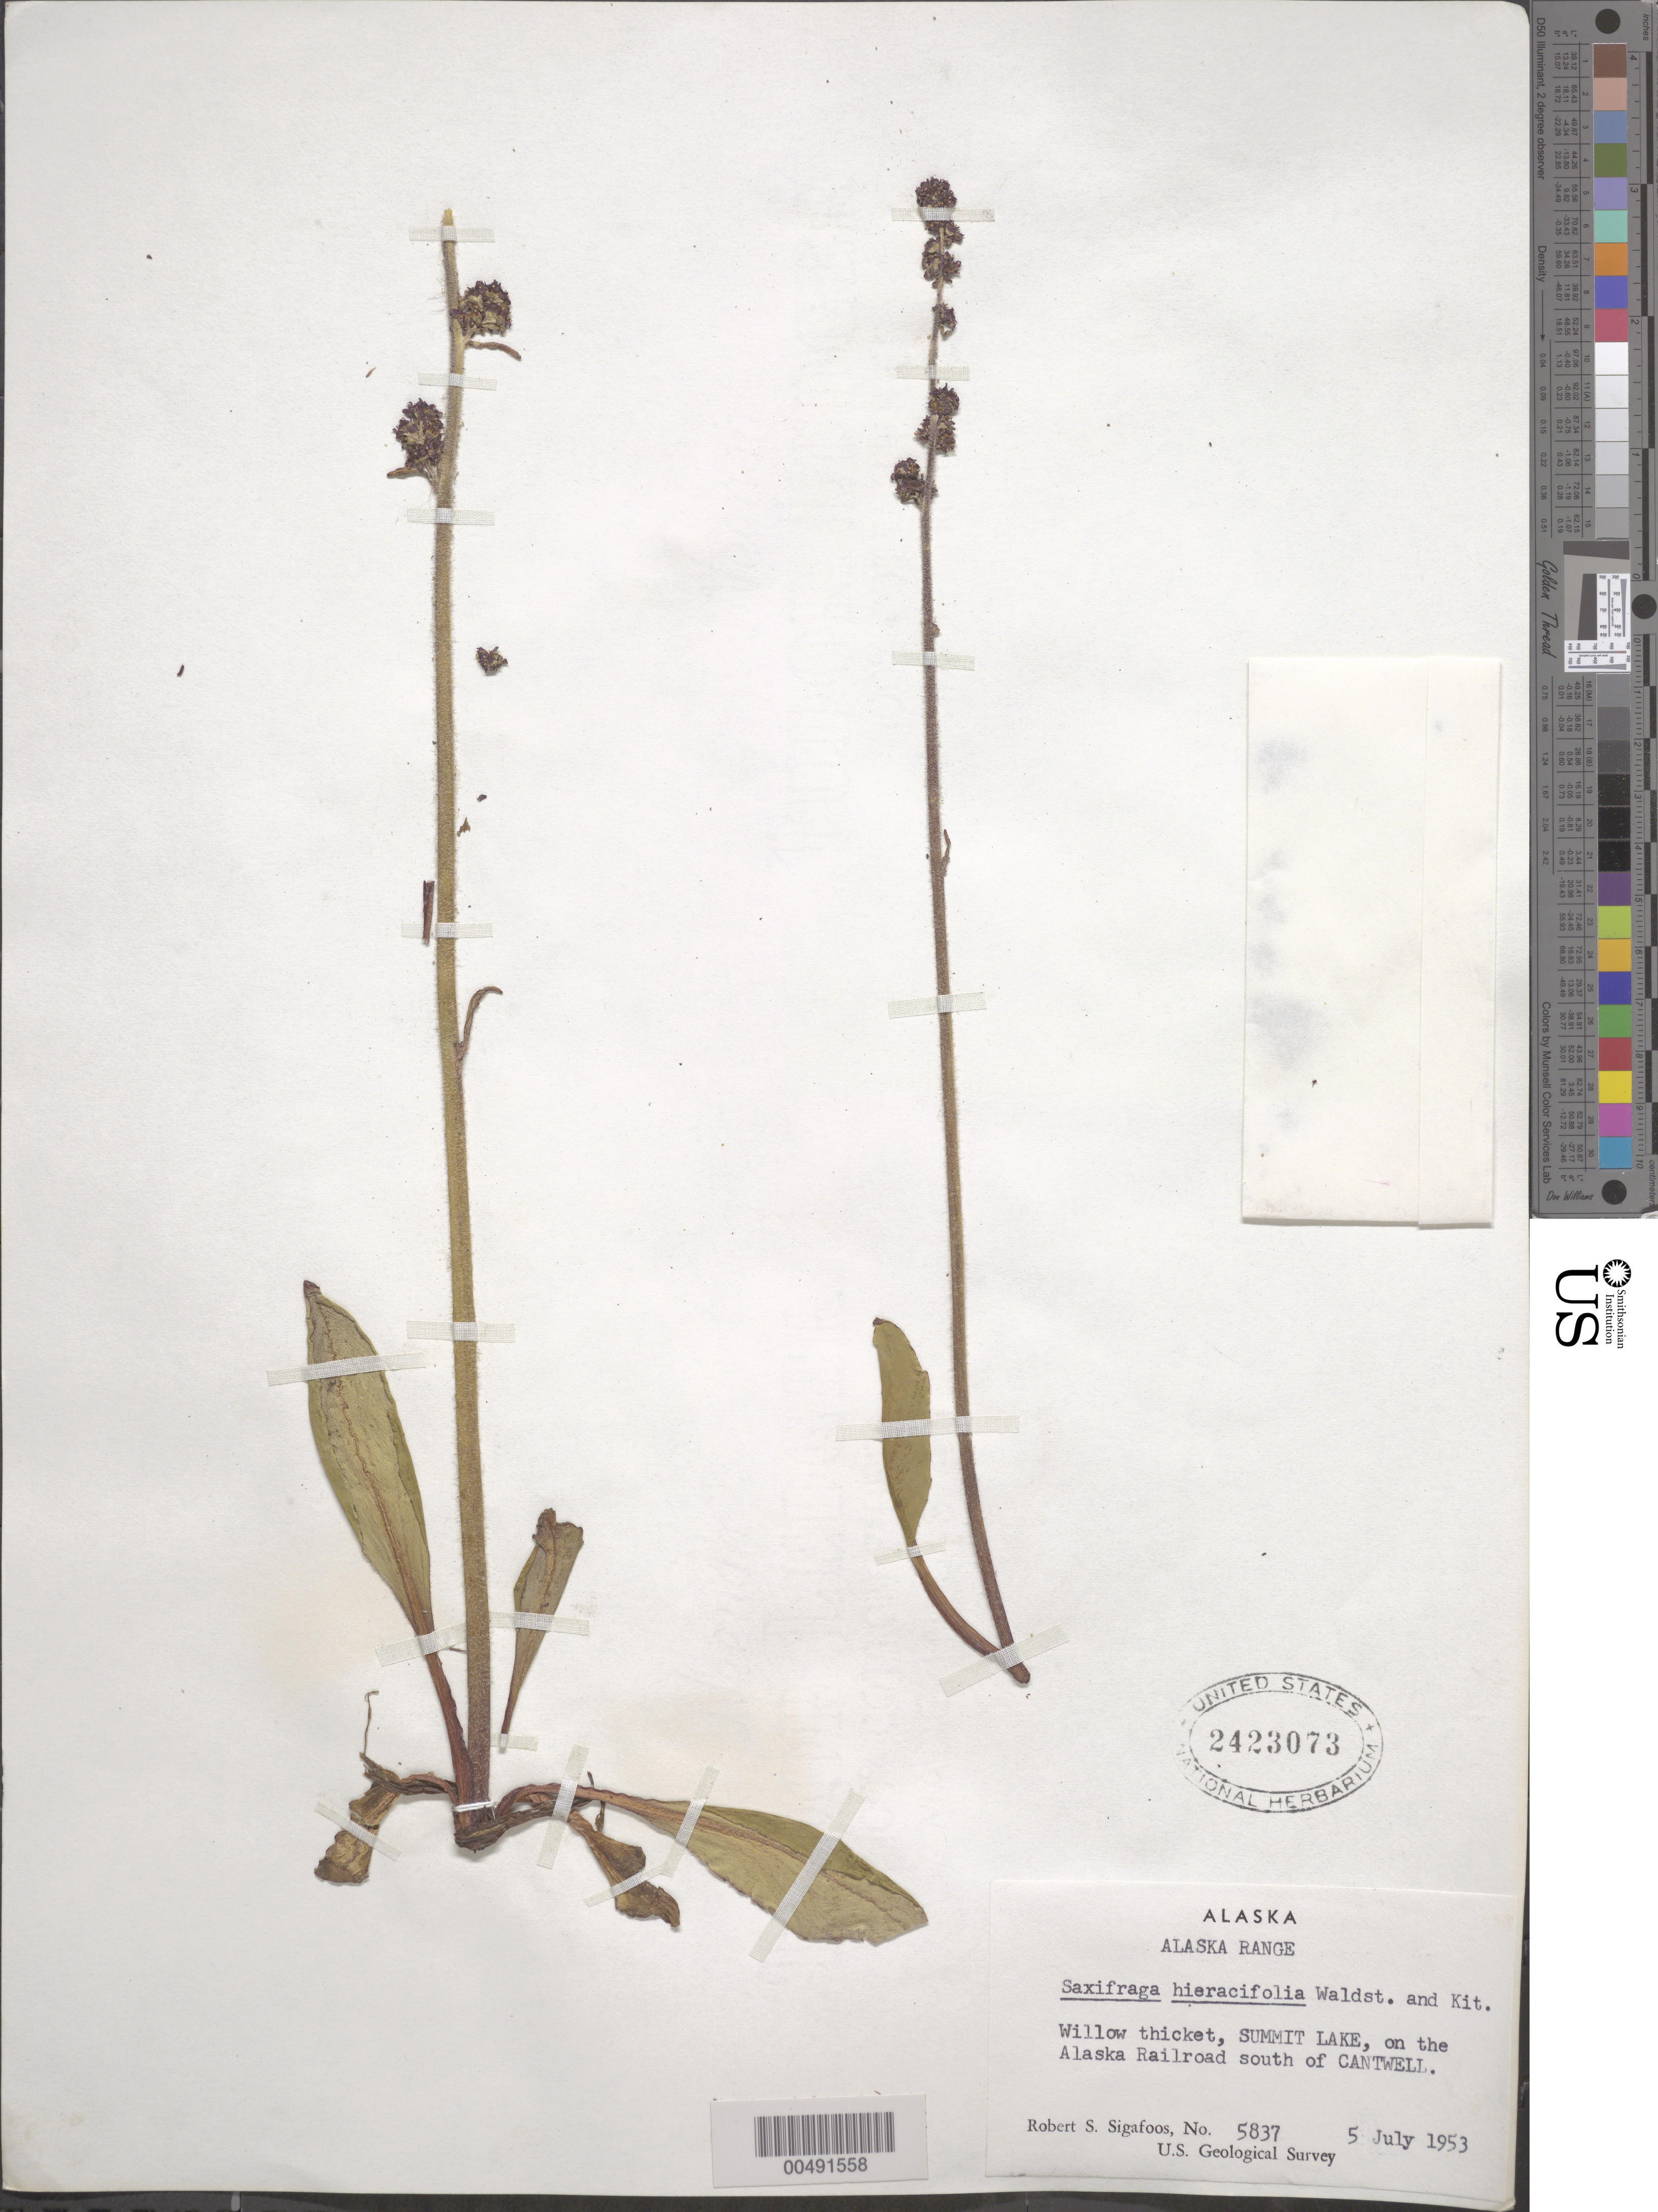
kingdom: Plantae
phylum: Tracheophyta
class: Magnoliopsida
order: Saxifragales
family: Saxifragaceae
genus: Micranthes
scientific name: Micranthes hieraciifolia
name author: (Waldst. & Kit. ex Willd.) Haw.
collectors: R. Sigafoos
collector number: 5837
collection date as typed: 05 Jul 1953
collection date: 1953-07-05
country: United States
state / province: Alaska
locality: Alaska Range, Summit Lake, on the Alaska Railroad south of Cantwell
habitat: Willow thicket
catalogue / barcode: US 2423073